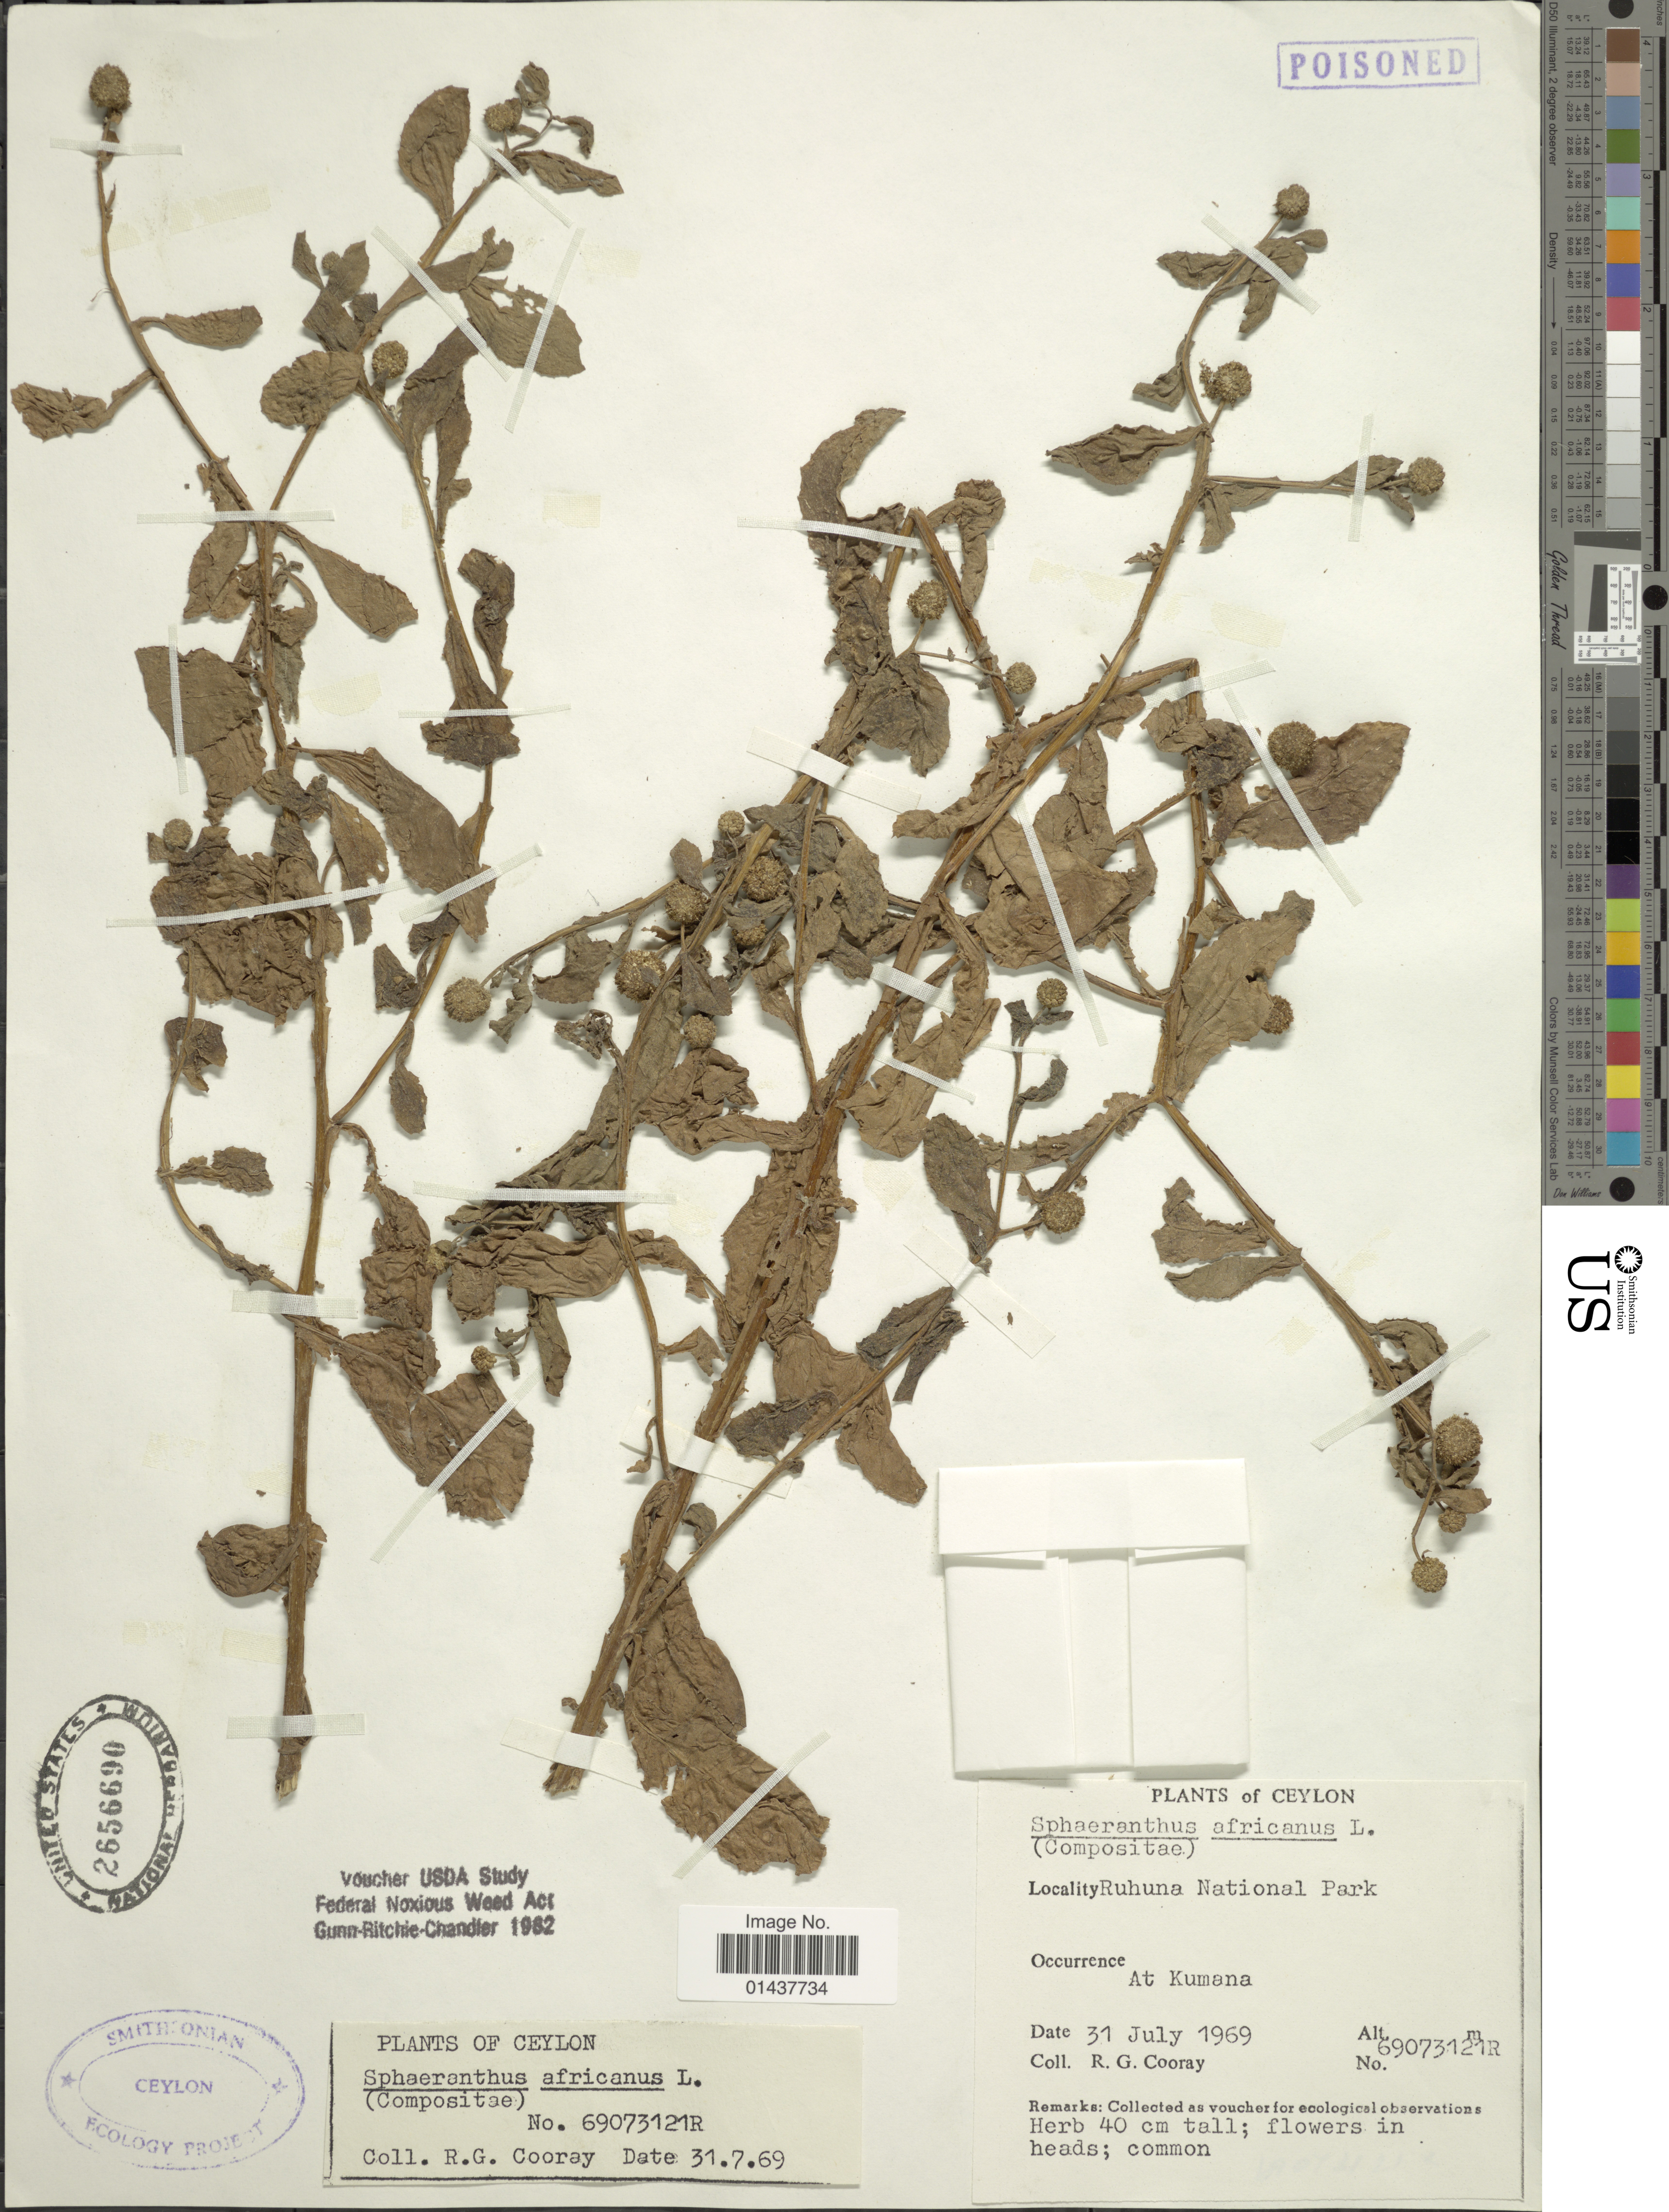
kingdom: Plantae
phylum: Tracheophyta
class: Magnoliopsida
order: Asterales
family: Asteraceae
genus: Sphaeranthus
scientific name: Sphaeranthus africanus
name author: L.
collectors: R. Cooray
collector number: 69073121R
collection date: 1969-07-31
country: Sri Lanka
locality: Ceylon, Ruhuna National Park, At Kumana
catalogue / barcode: US 2656690